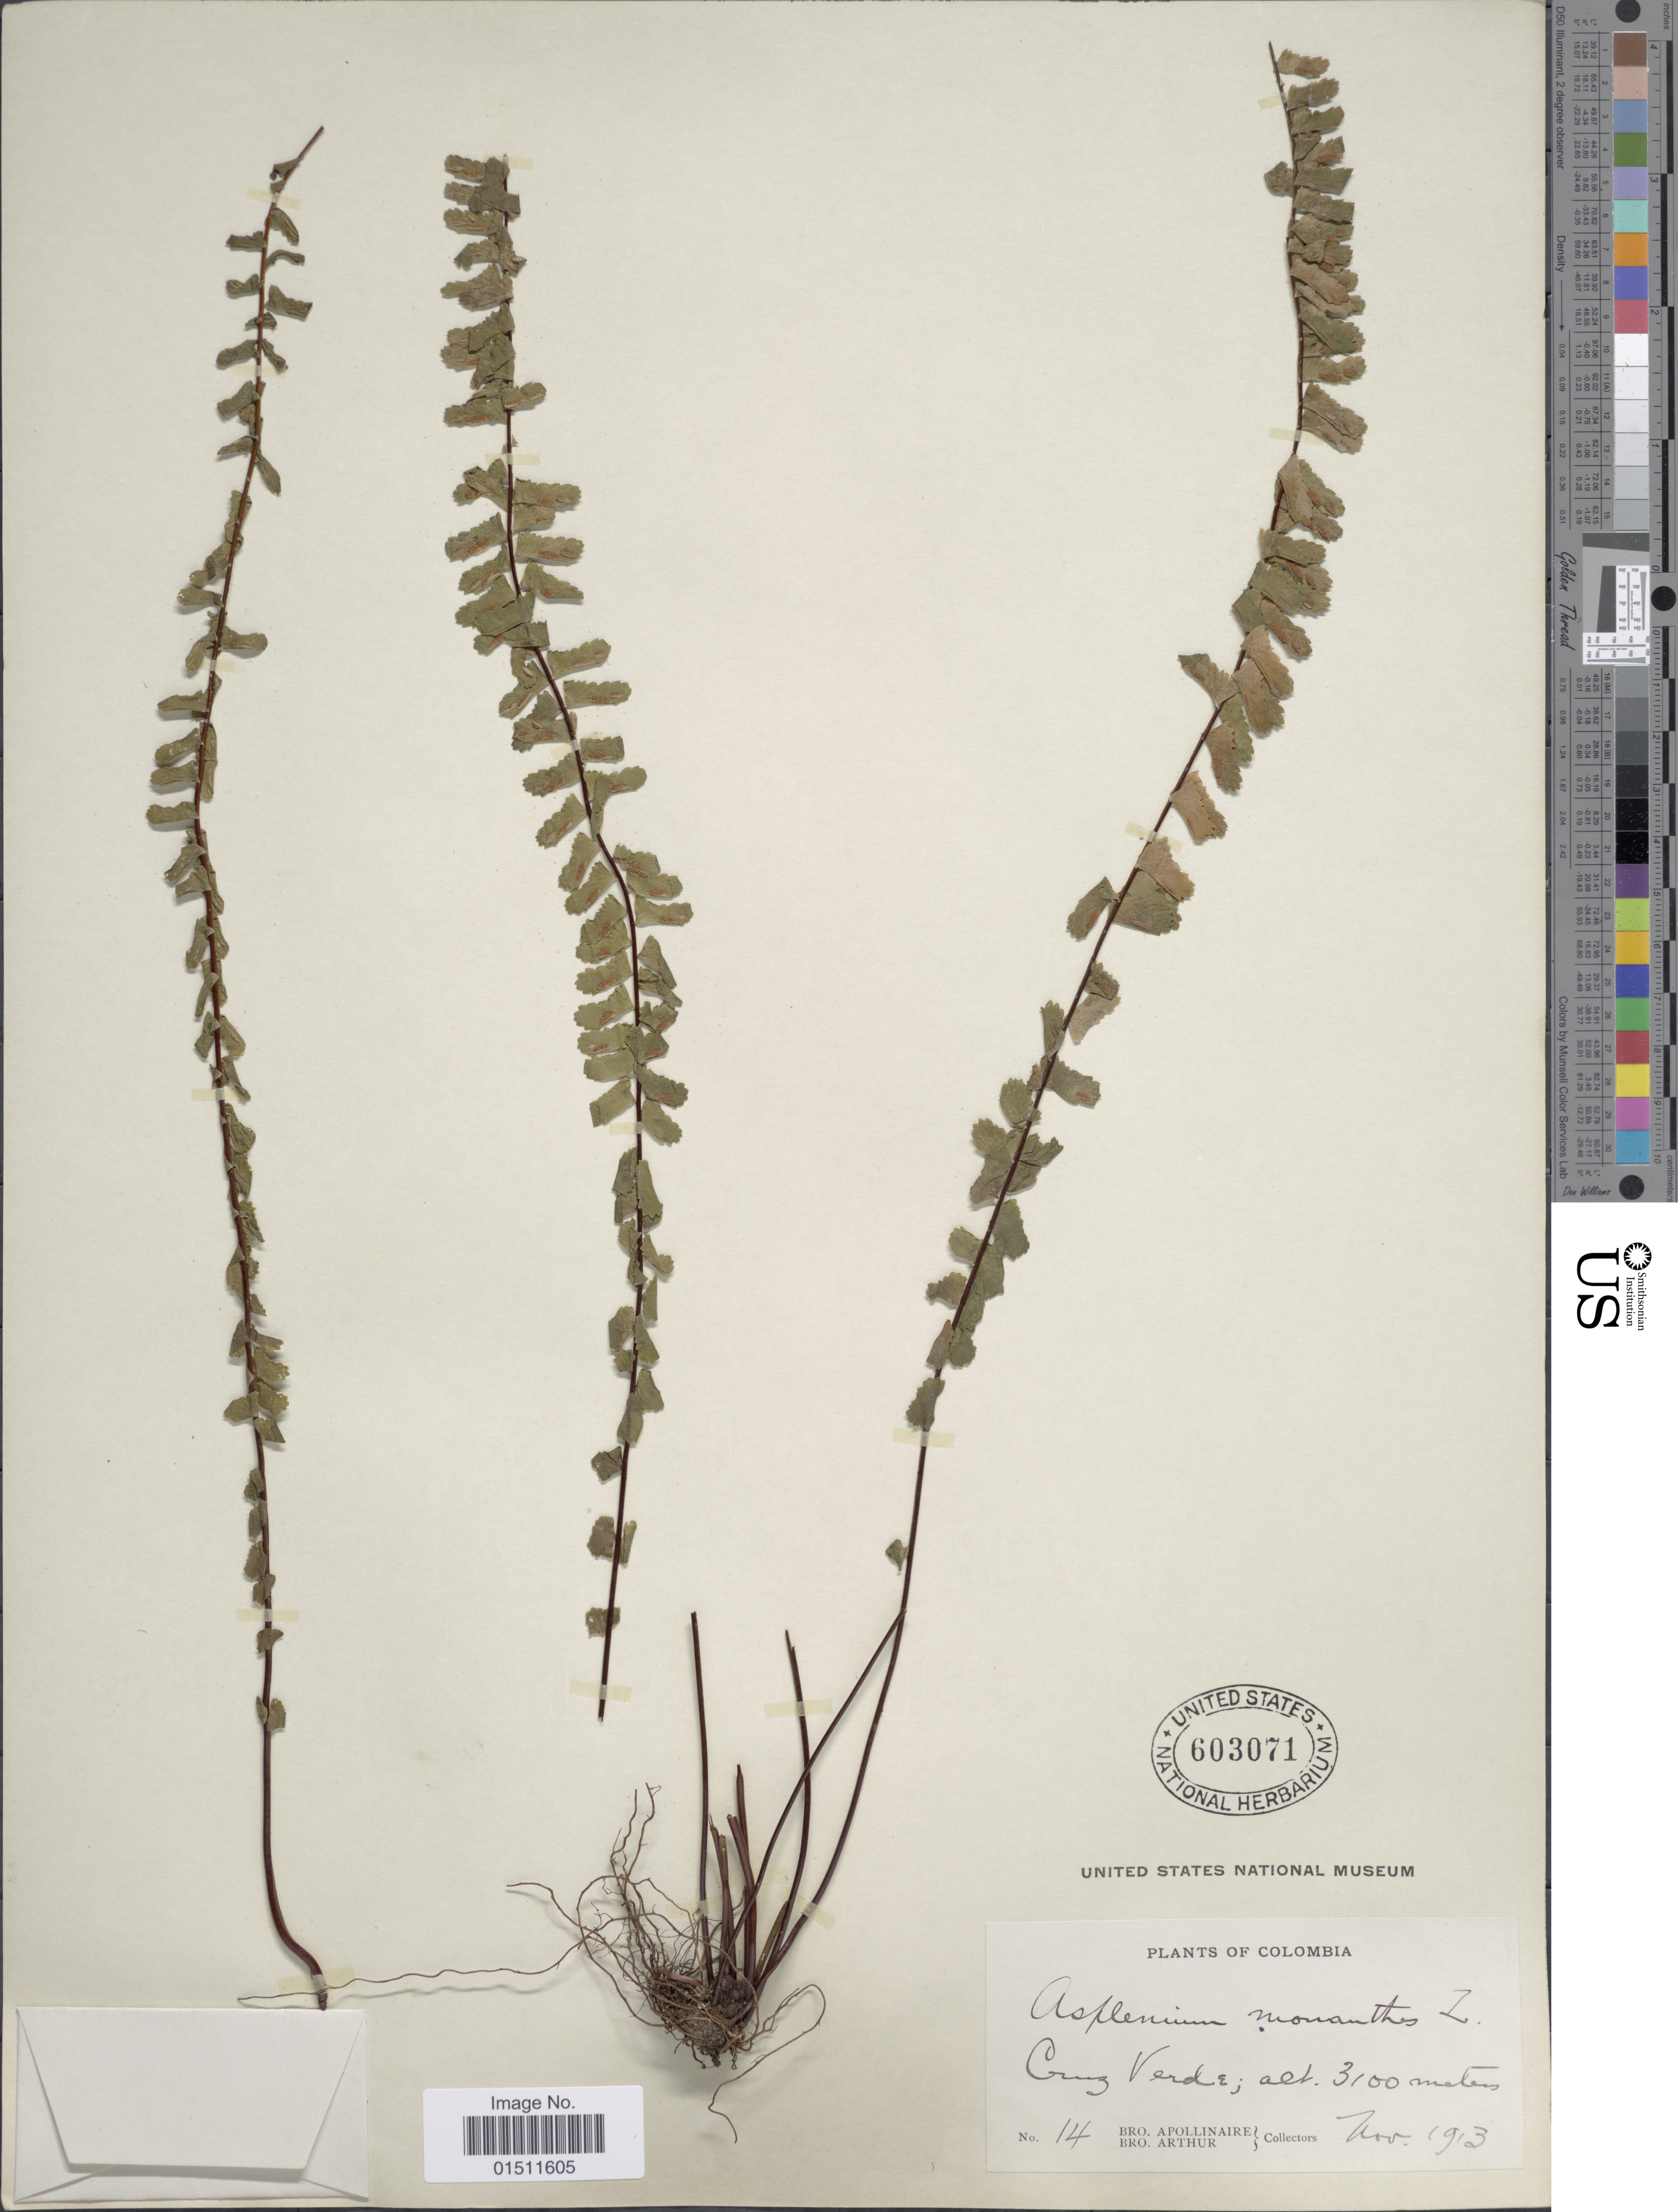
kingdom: Plantae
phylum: Tracheophyta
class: Polypodiopsida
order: Polypodiales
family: Aspleniaceae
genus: Asplenium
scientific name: Asplenium monanthes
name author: L.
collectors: Bro. Apollinaire & Bro. Arthur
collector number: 14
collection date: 1913-11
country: Colombia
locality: Cruz Verde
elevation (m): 3100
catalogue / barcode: US 603071